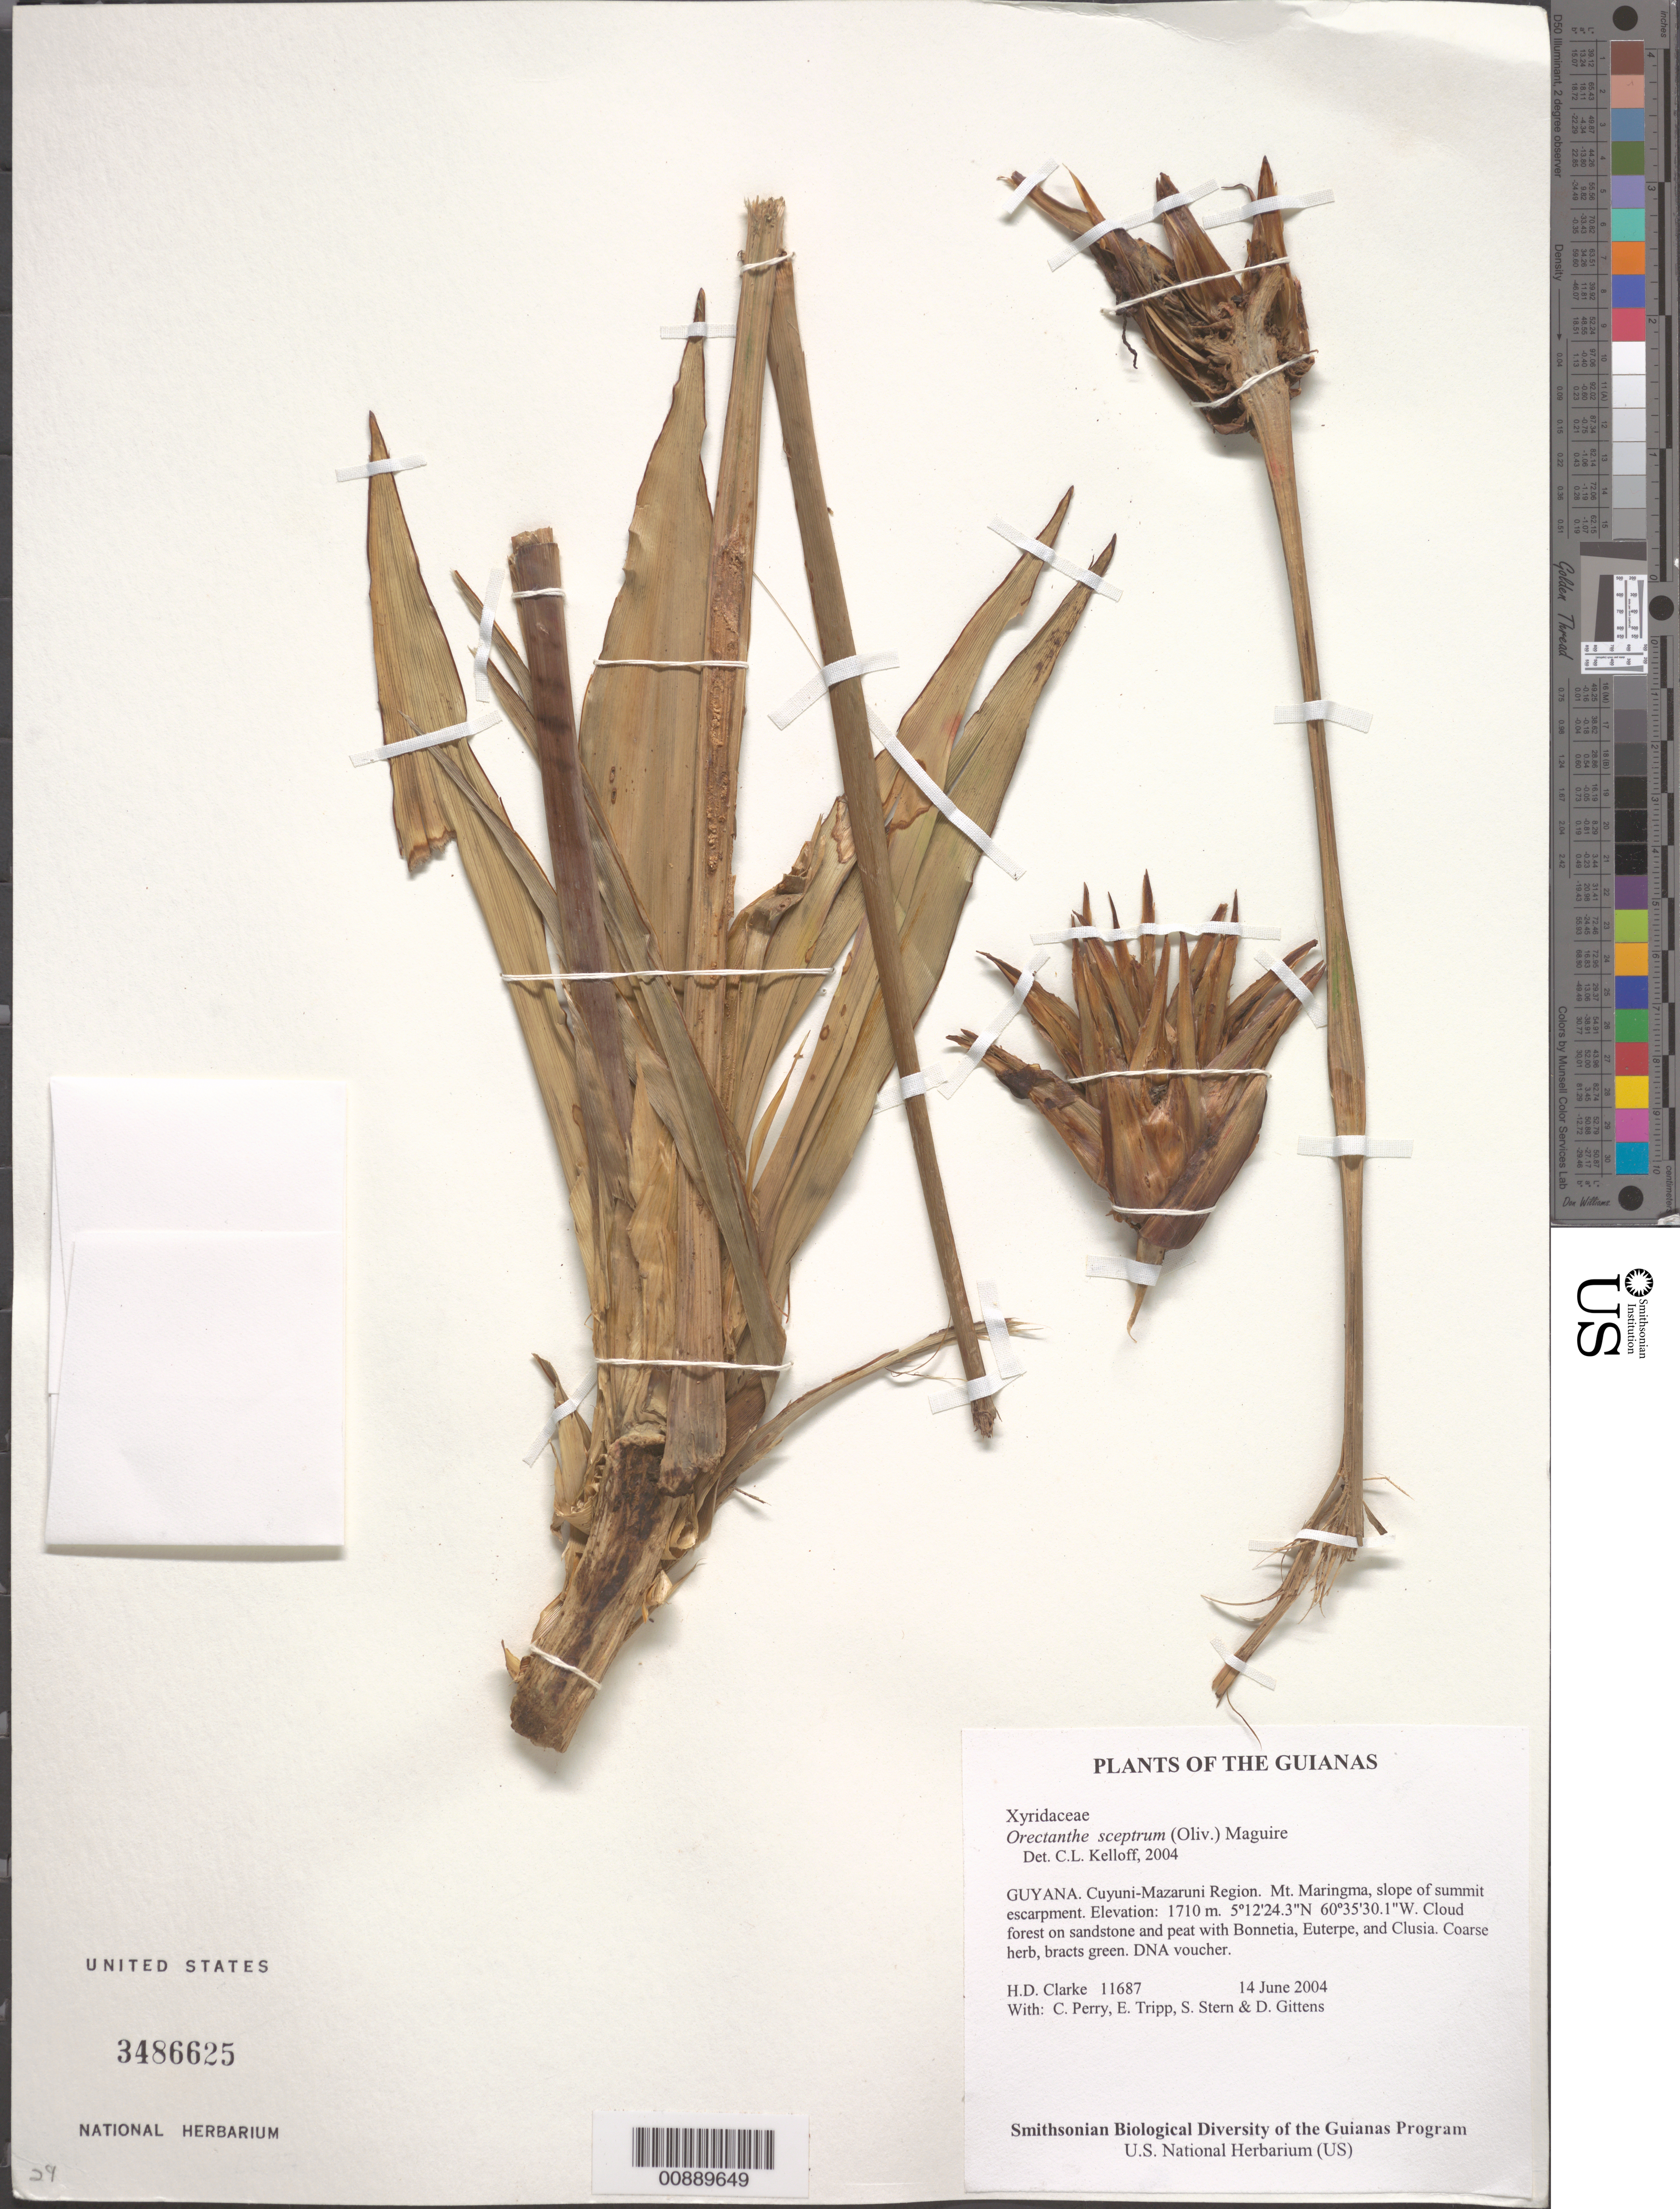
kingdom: Plantae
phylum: Tracheophyta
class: Liliopsida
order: Poales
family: Xyridaceae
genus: Orectanthe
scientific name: Orectanthe sceptrum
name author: (Oliv.) Maguire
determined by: Kelloff, Carol L., (US), Smithsonian Institution - National Museum of Natural History (UNITED STATES)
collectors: H. D. Clarke, C. Perry, E. Tripp, S. R. Stern & D. Gittens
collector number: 11687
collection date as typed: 14 June 2004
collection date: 2004-06-14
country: Guyana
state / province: Cuyuni-Mazaruni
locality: Mt. Maringma, slope of summit escarpment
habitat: Cloud forest on sandstone and peat with Bonnetia, Euterpe, and Clusia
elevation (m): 1710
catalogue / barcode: US 3486625